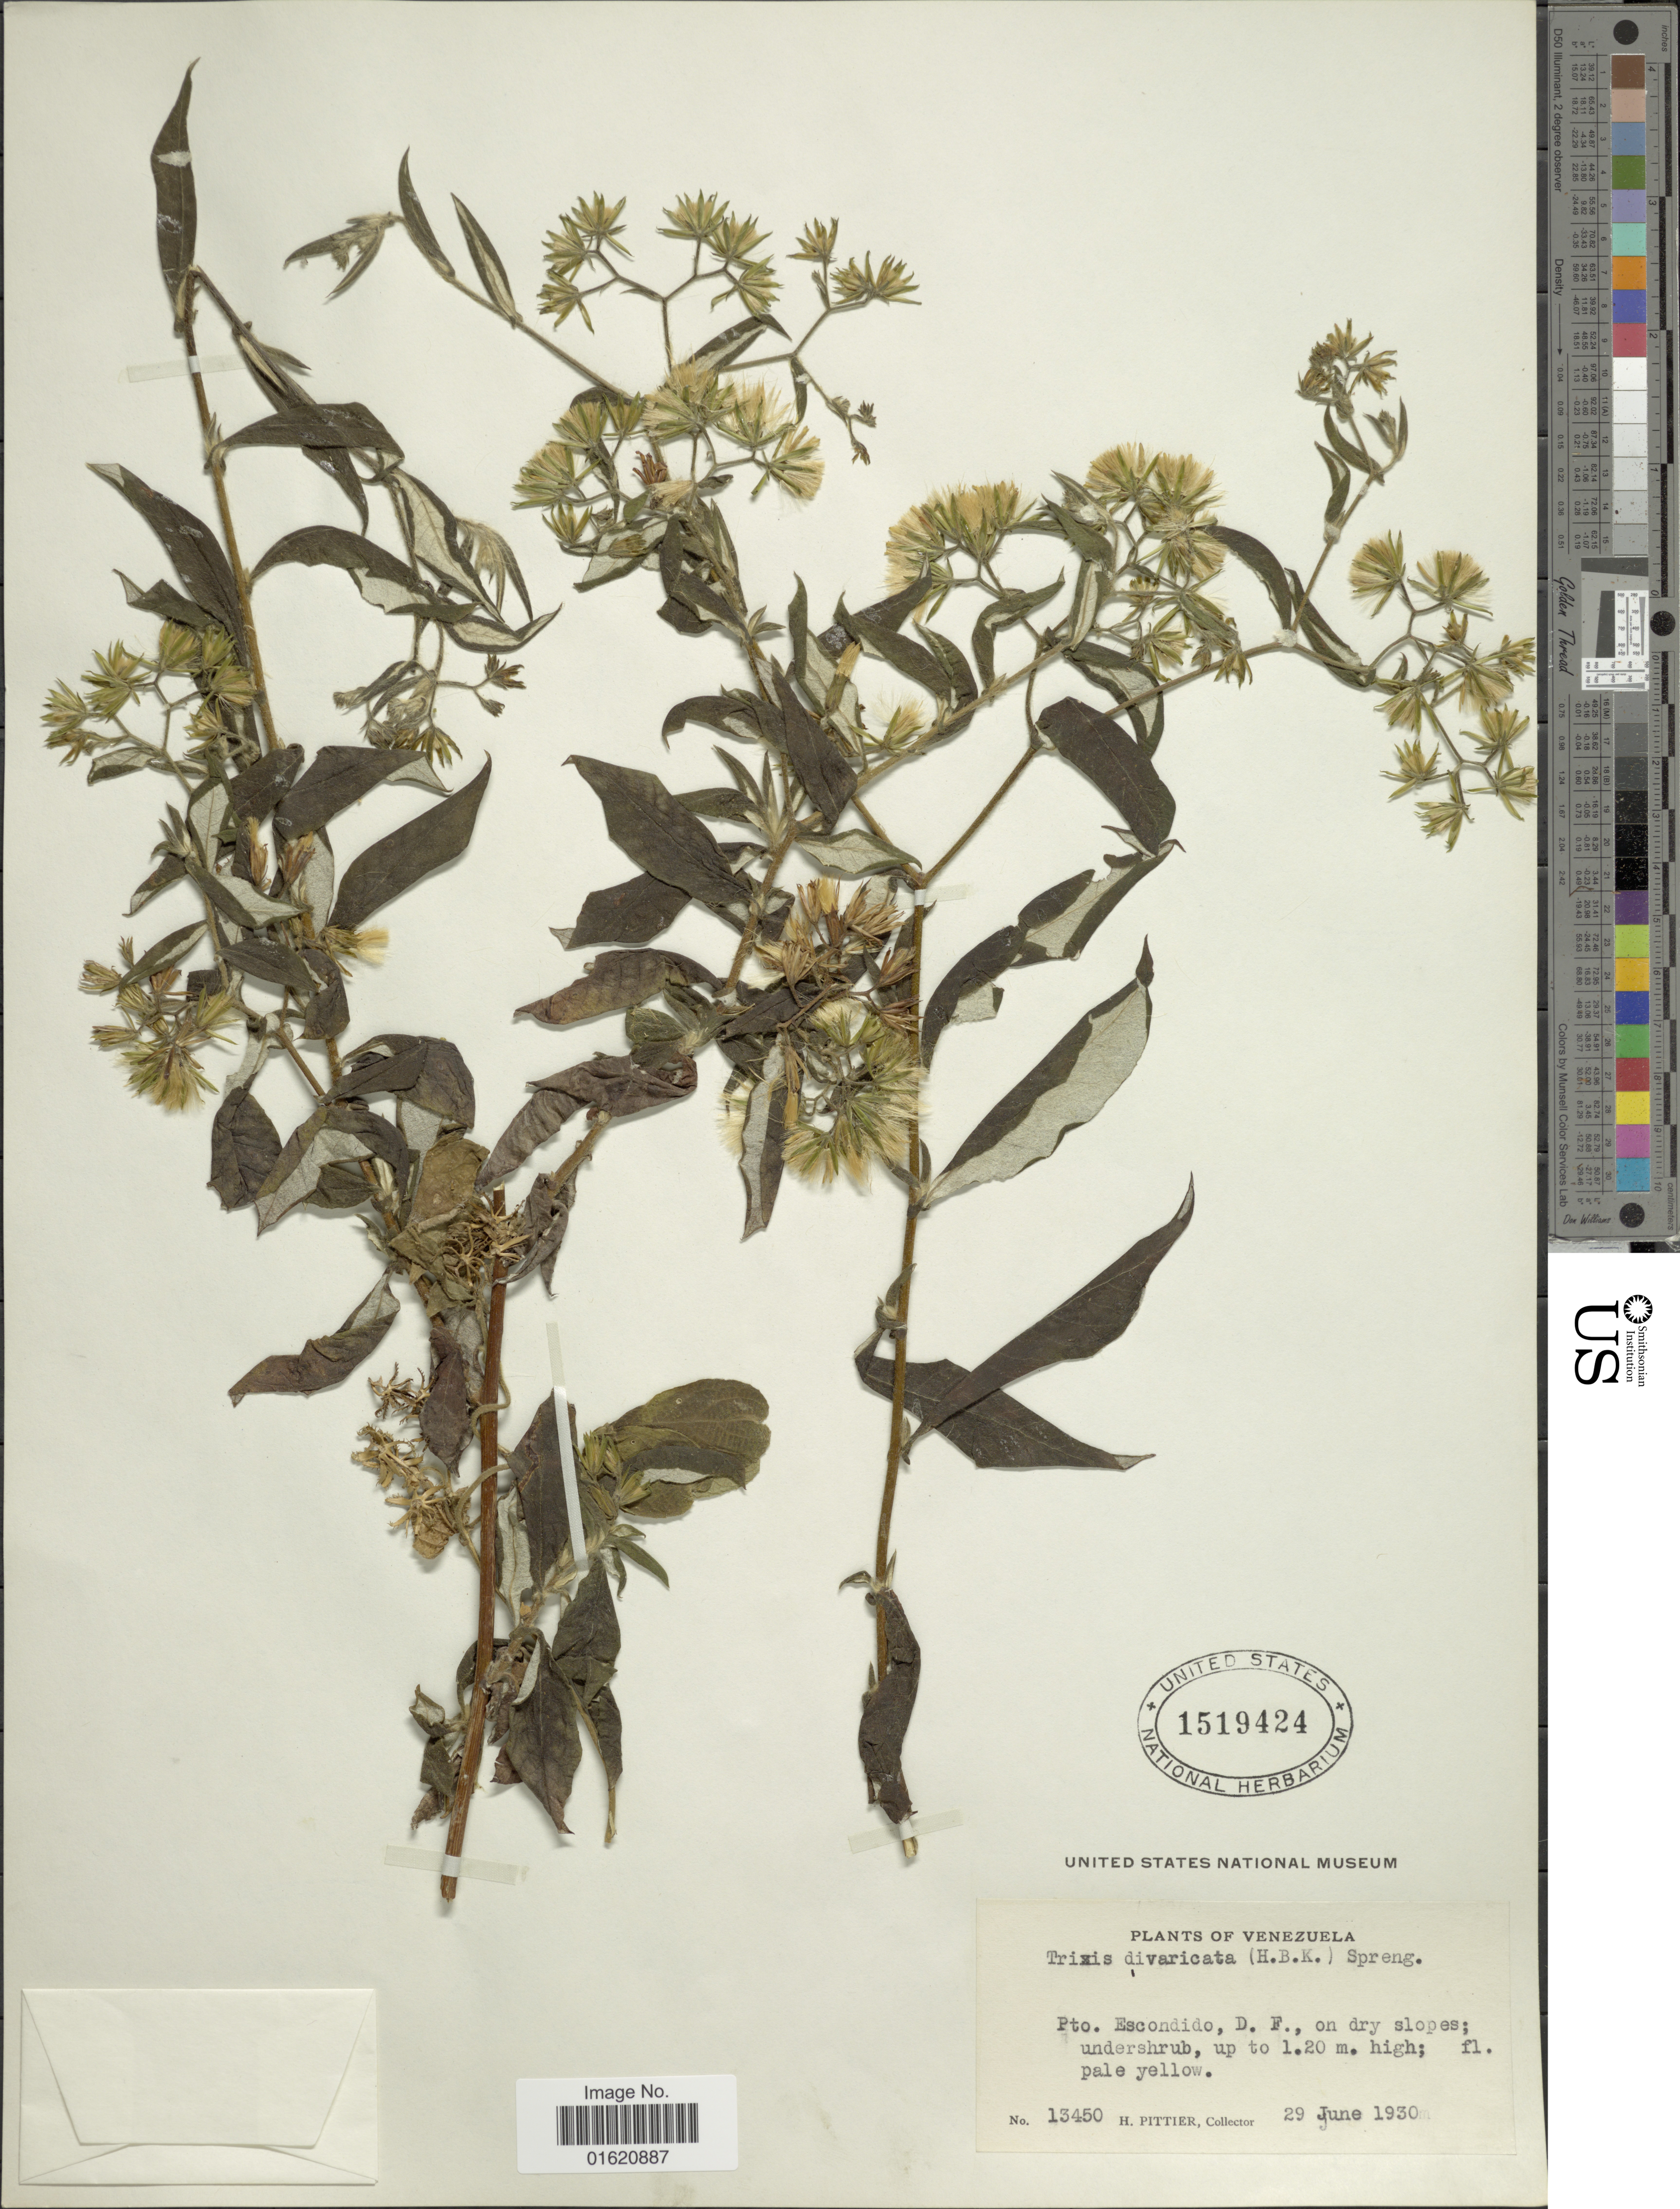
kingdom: Plantae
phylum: Tracheophyta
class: Magnoliopsida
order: Asterales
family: Asteraceae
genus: Trixis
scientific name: Trixis antimenorrhoea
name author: (Schrank) Mart. ex Kuntze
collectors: H. F. Pittier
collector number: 13450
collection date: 1930-06-29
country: Venezuela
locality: Pto. escondido, D.F., on dry slopes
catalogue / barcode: US 1519424